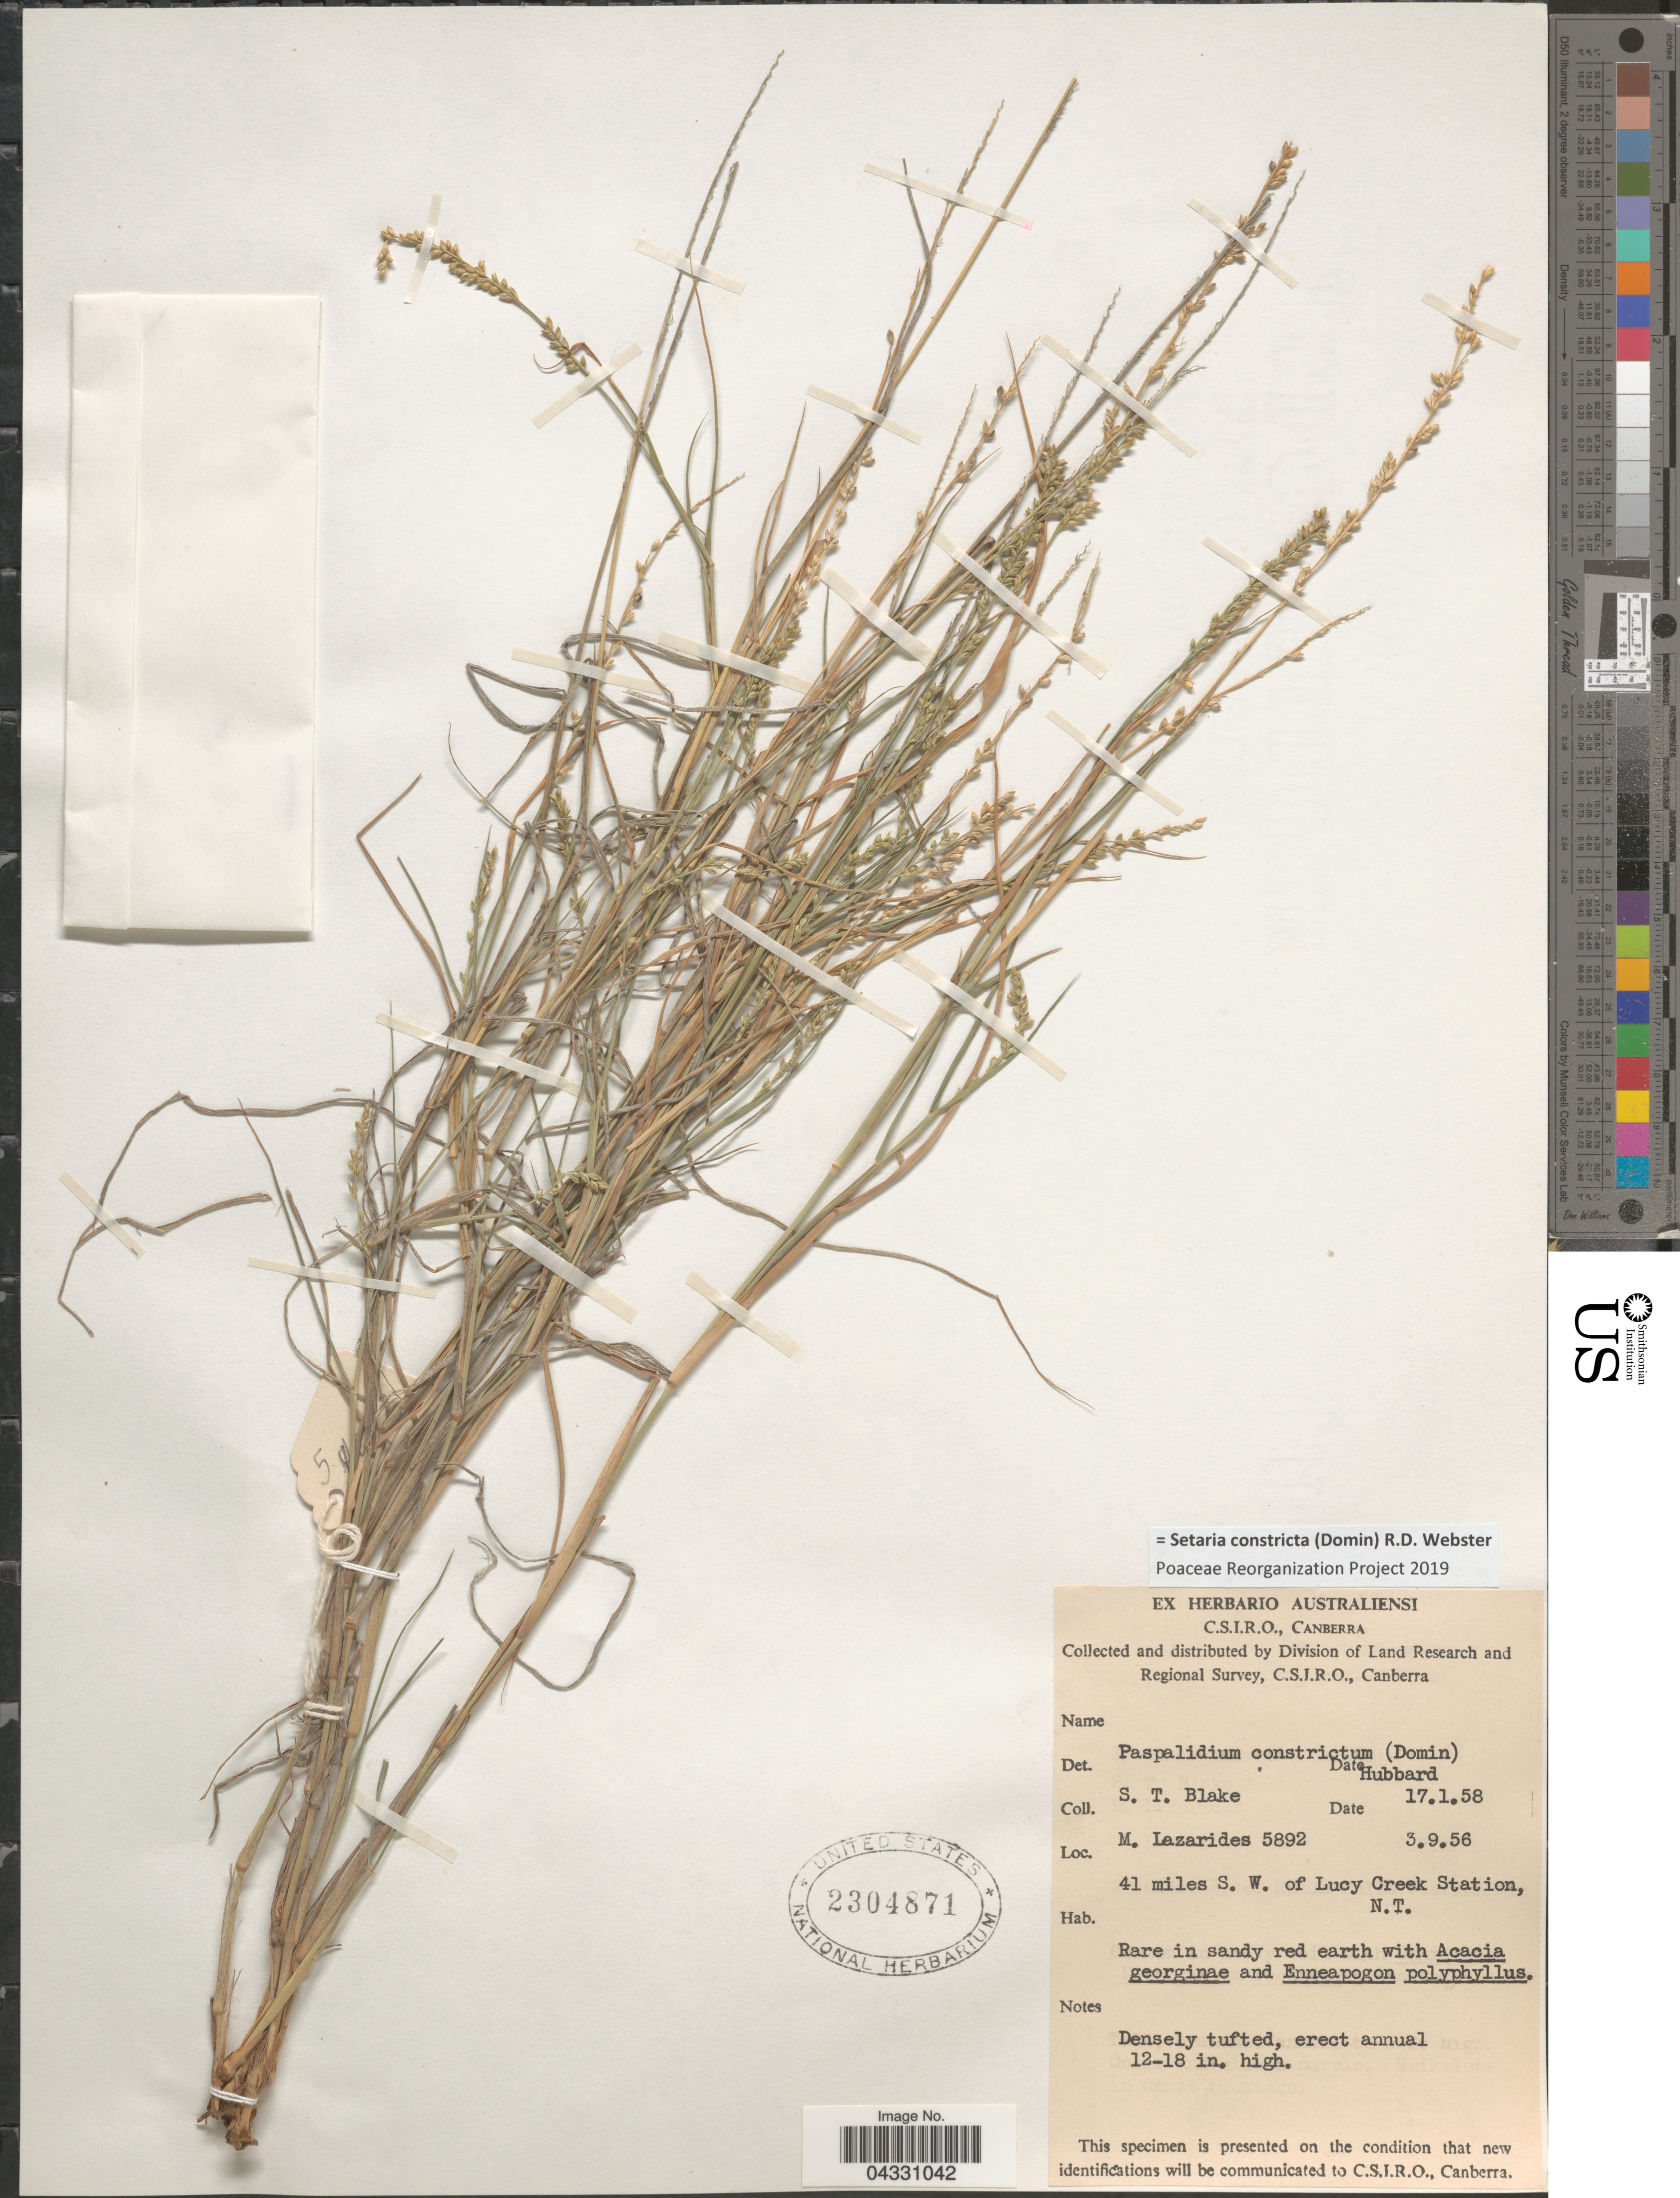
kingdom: Plantae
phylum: Tracheophyta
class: Liliopsida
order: Poales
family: Poaceae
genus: Setaria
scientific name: Setaria constricta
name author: (Domin) R.D. Webster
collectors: M. Lazarides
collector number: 5892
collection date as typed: Transcribed d/m/y: 3/9/56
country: Australia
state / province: Northern Territory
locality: Land Research and Regional Survey. 41 miles S. W. of Lucy Creek Station, N.T.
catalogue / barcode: US 2304871